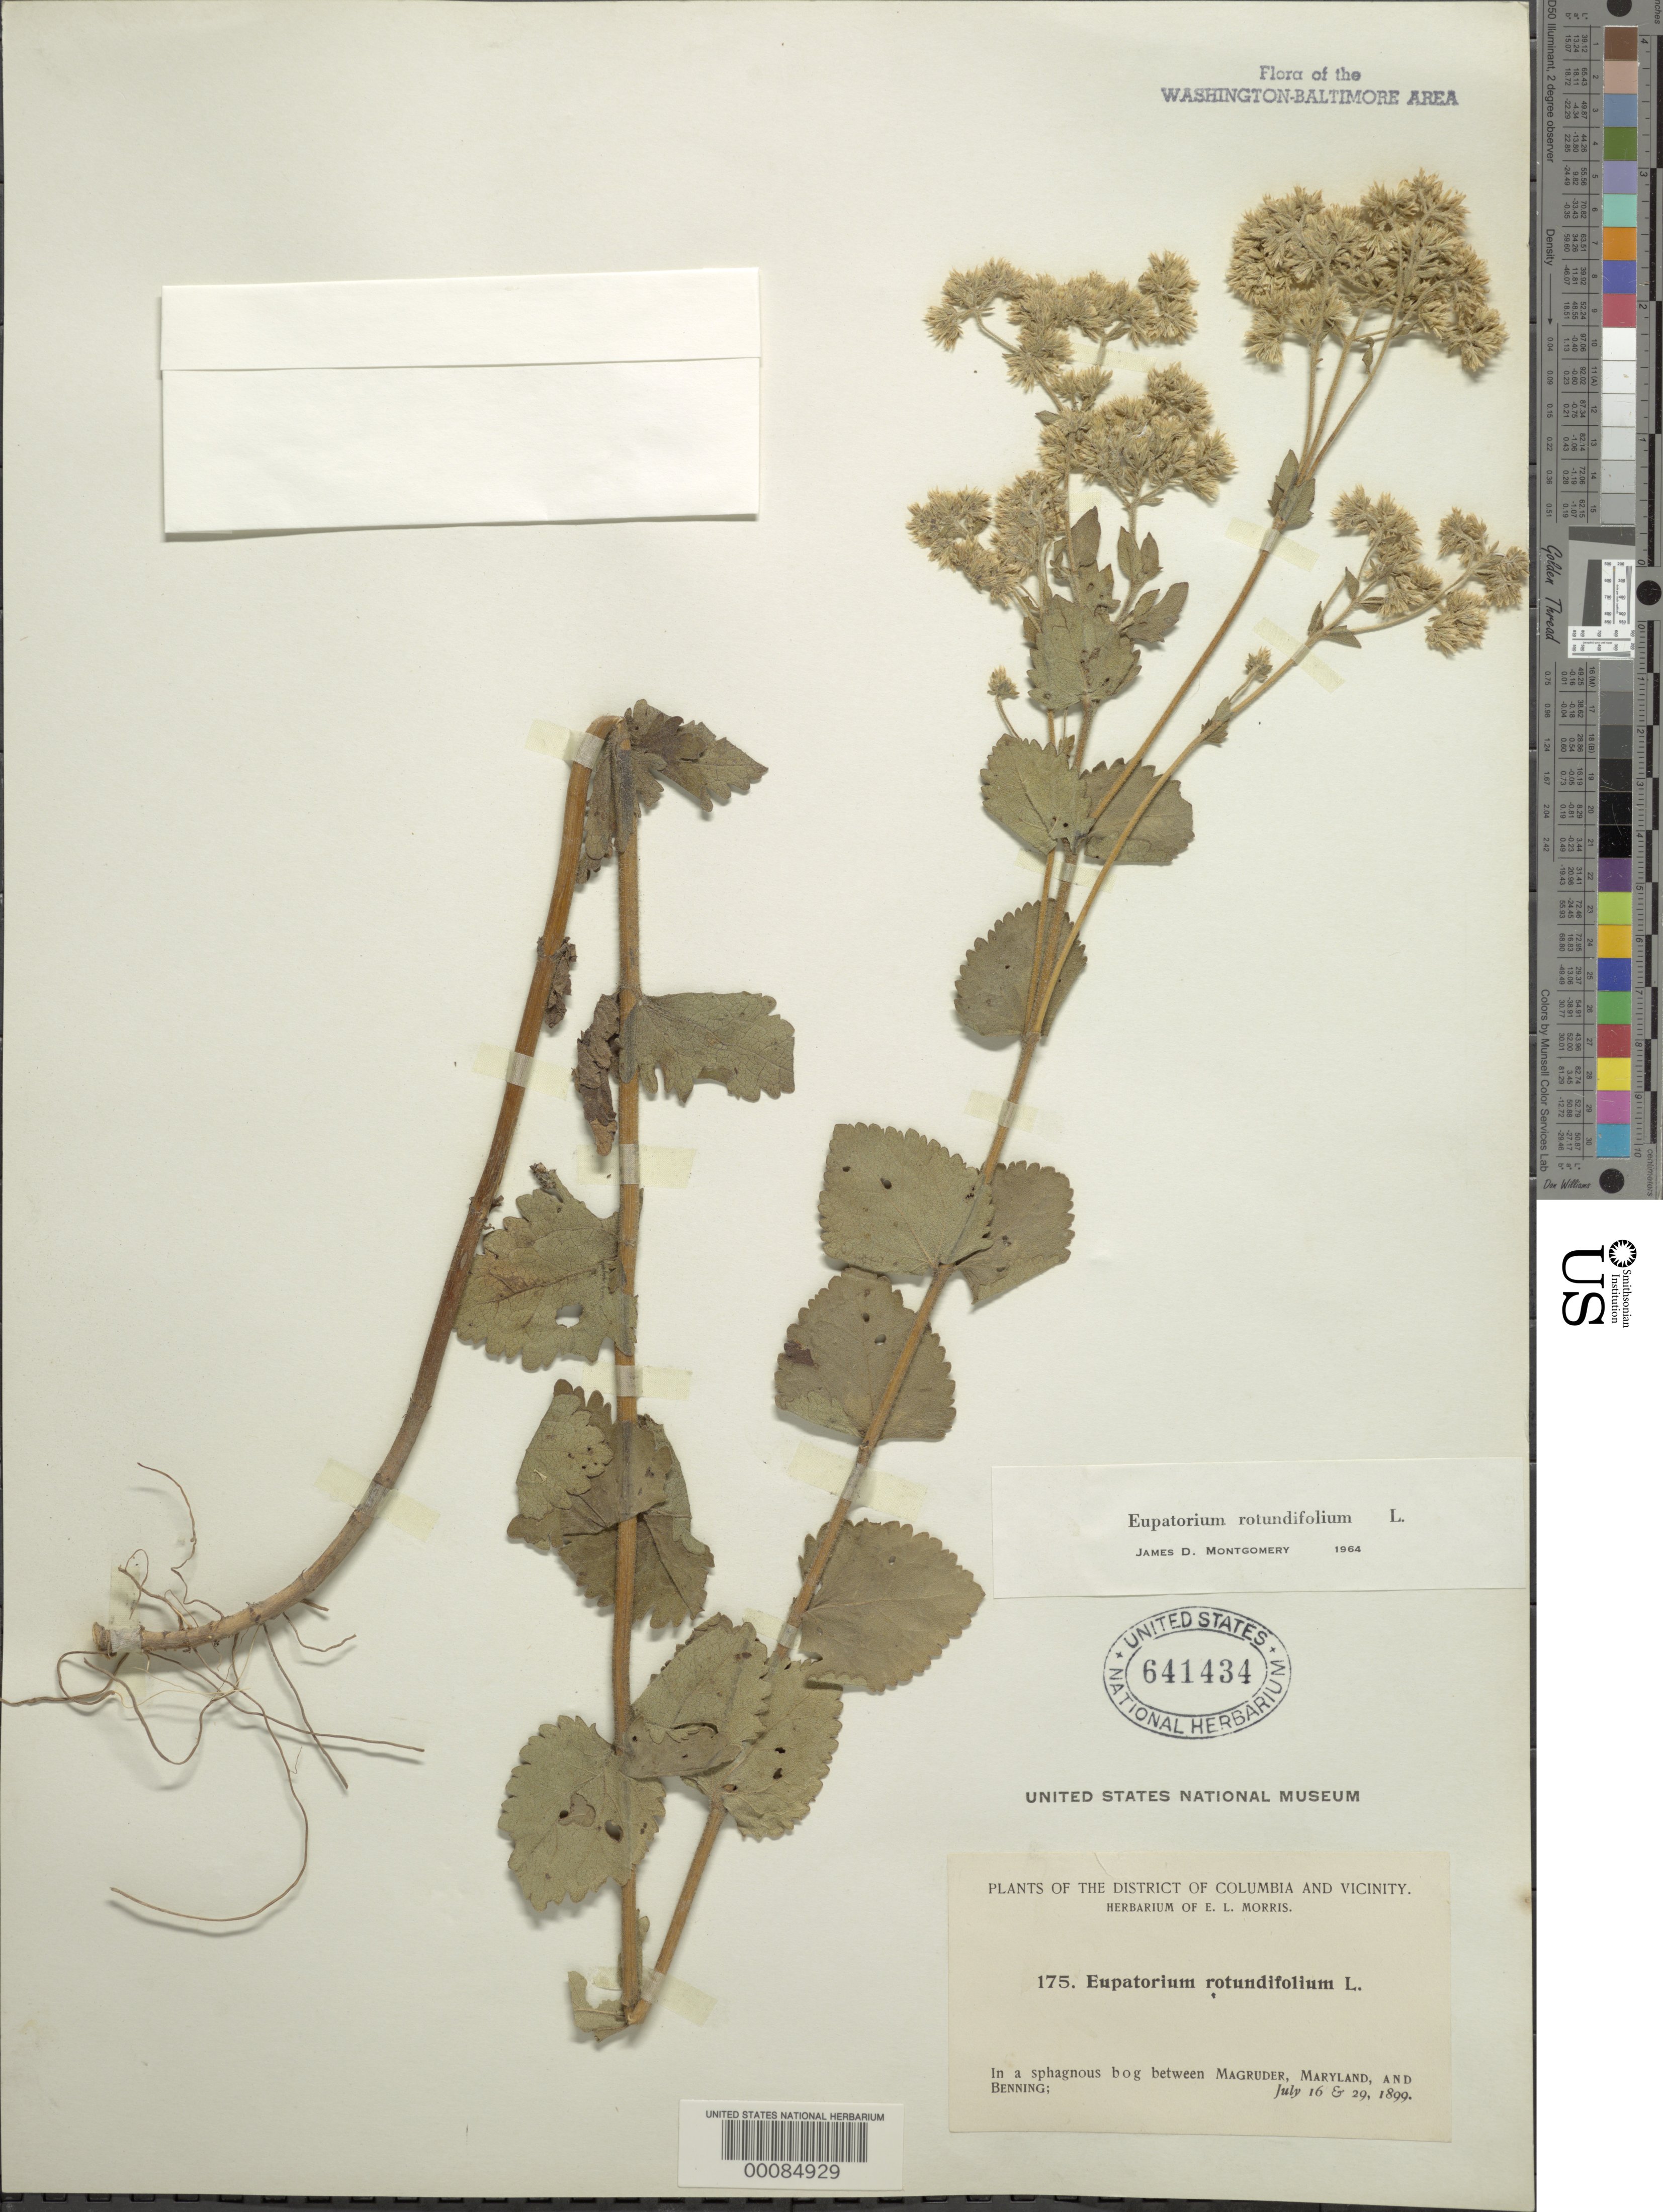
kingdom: Plantae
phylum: Tracheophyta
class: Magnoliopsida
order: Asterales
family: Asteraceae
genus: Eupatorium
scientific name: Eupatorium rotundifolium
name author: L.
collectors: E. L. Morris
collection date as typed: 16 Jul 1899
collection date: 1899-07-16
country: United States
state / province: Maryland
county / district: Prince George's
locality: between Magruder and Benning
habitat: Sphagnous bog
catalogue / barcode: US 641434